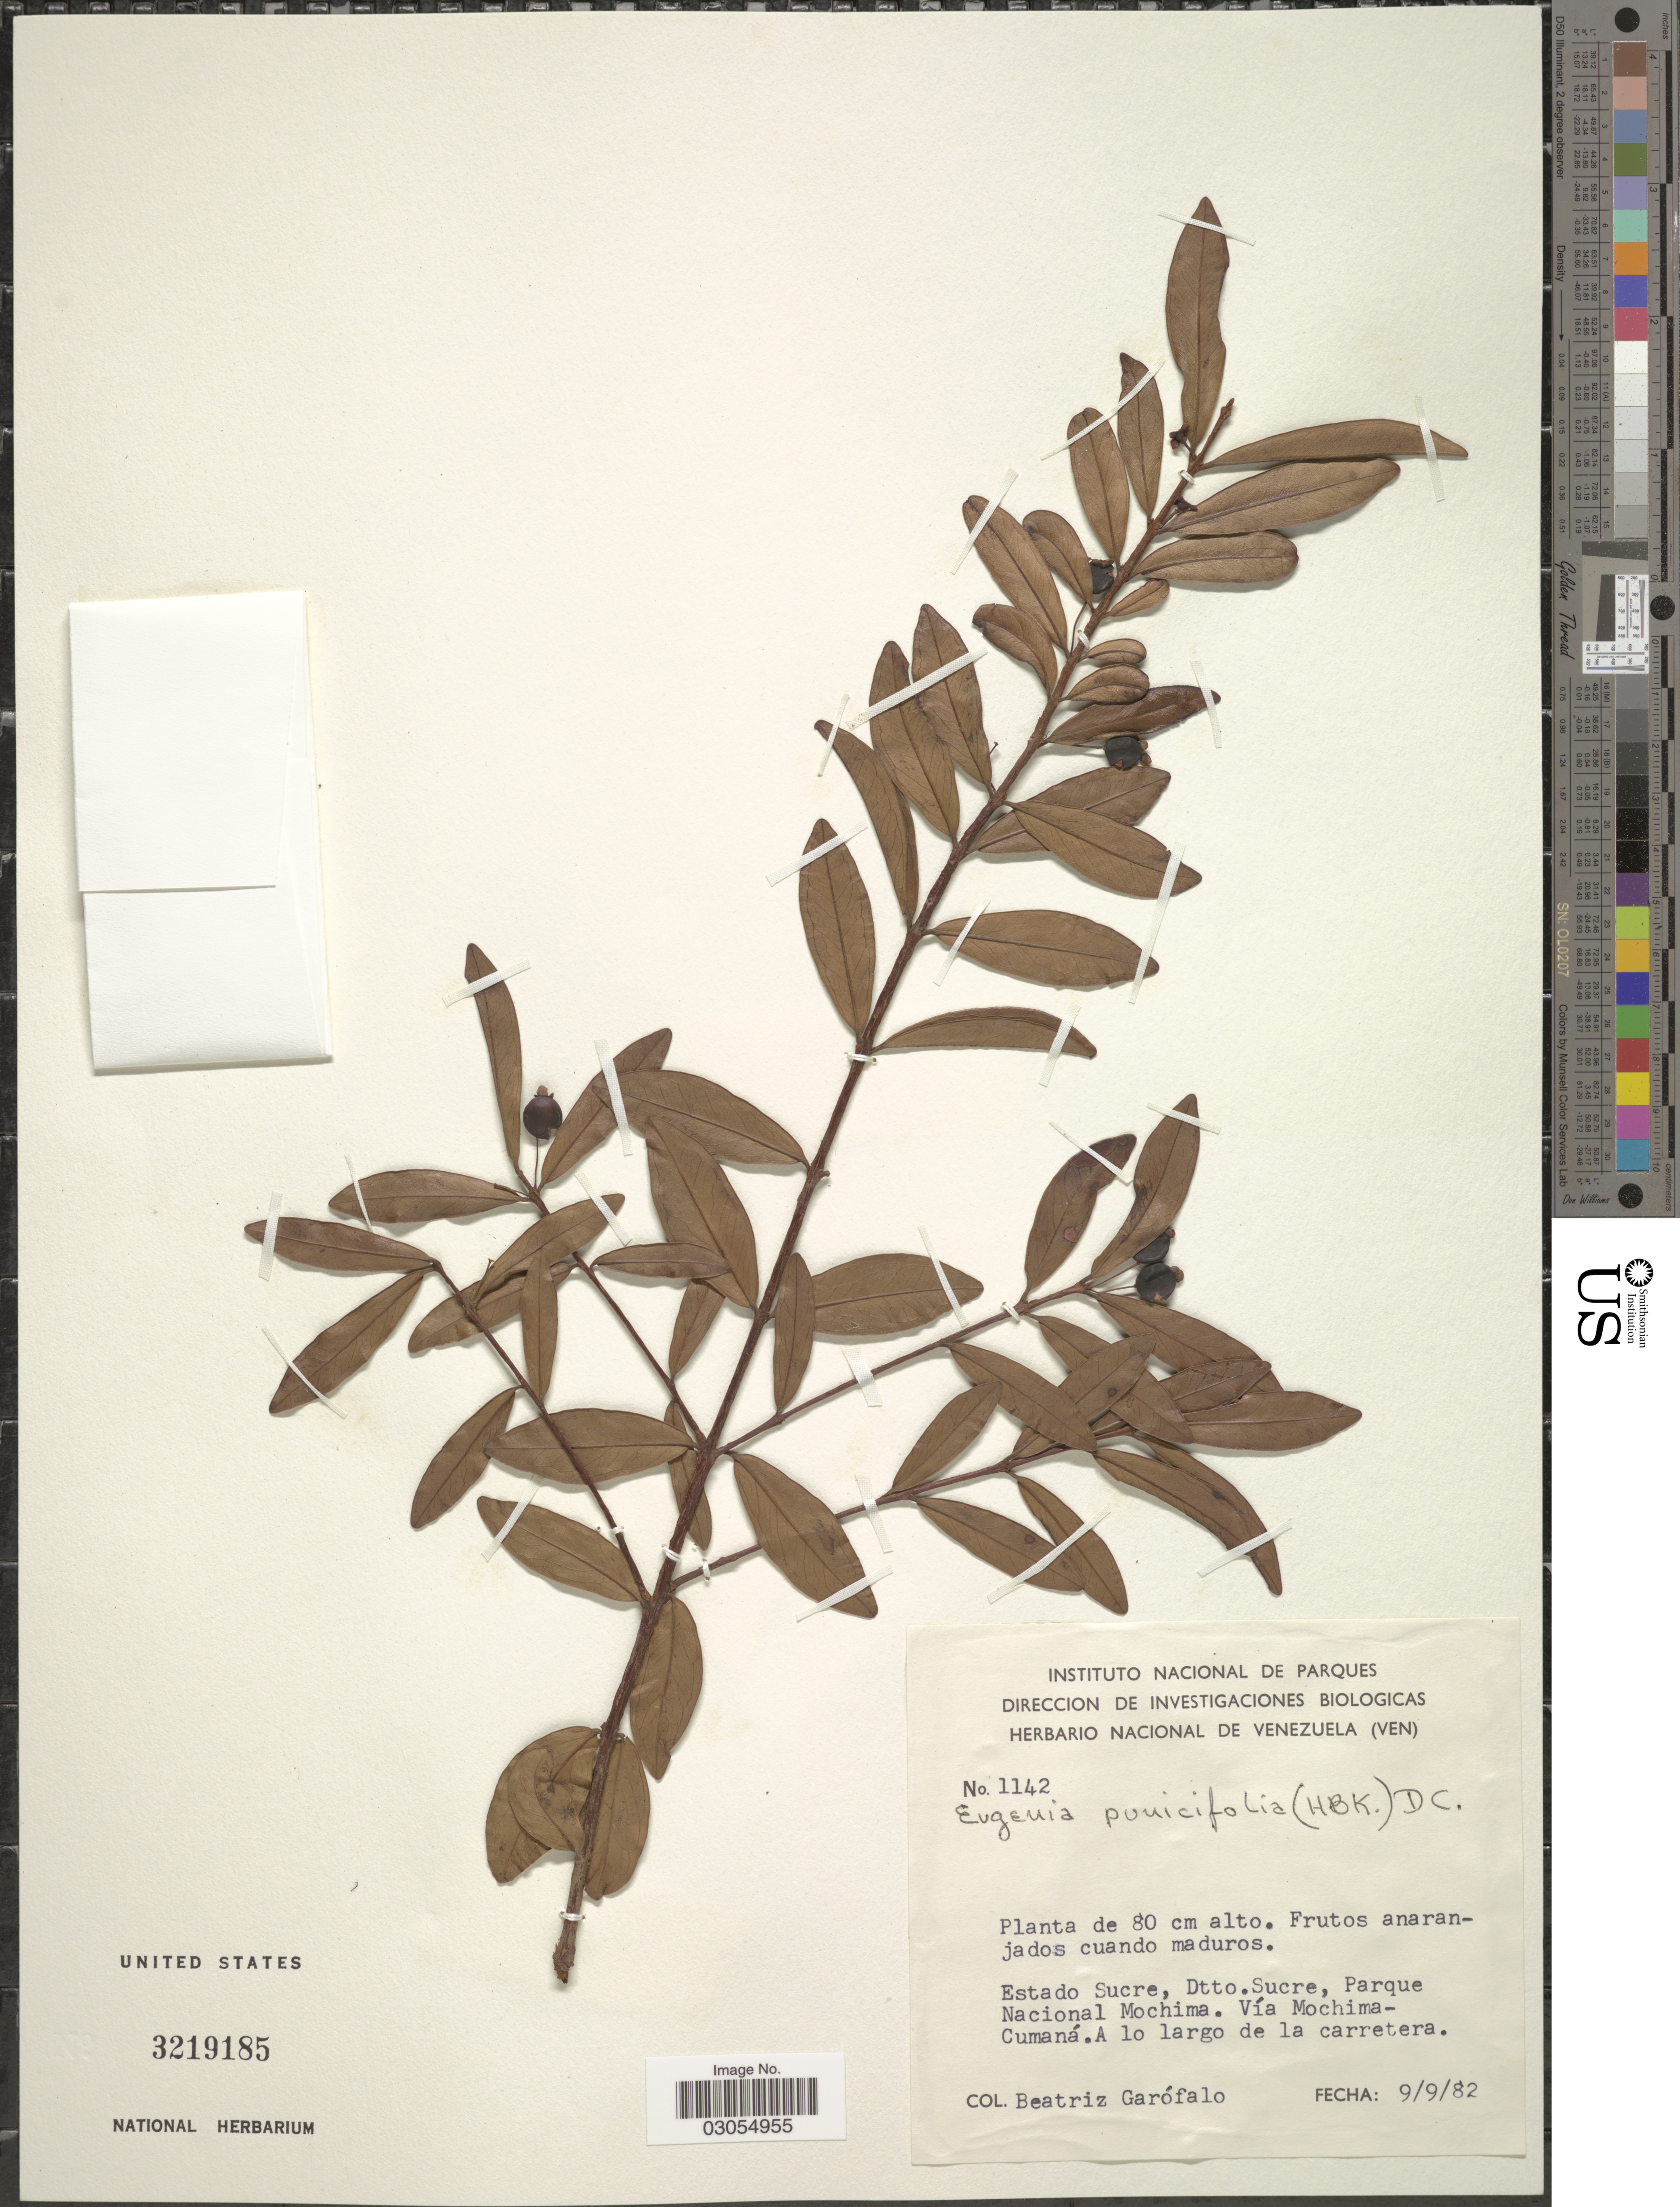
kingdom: Plantae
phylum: Tracheophyta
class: Magnoliopsida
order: Myrtales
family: Myrtaceae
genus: Eugenia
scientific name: Eugenia punicifolia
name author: (Kunth) DC.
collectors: B. Garofalo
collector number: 1142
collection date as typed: Transcribed d/m/y: 9/9/82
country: Venezuela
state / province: Sucre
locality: Dtto. Sucre, Parque Nacional Mochima. Vía Mochima-Cumaná. A lo largo de la carretera.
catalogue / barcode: US 3219185